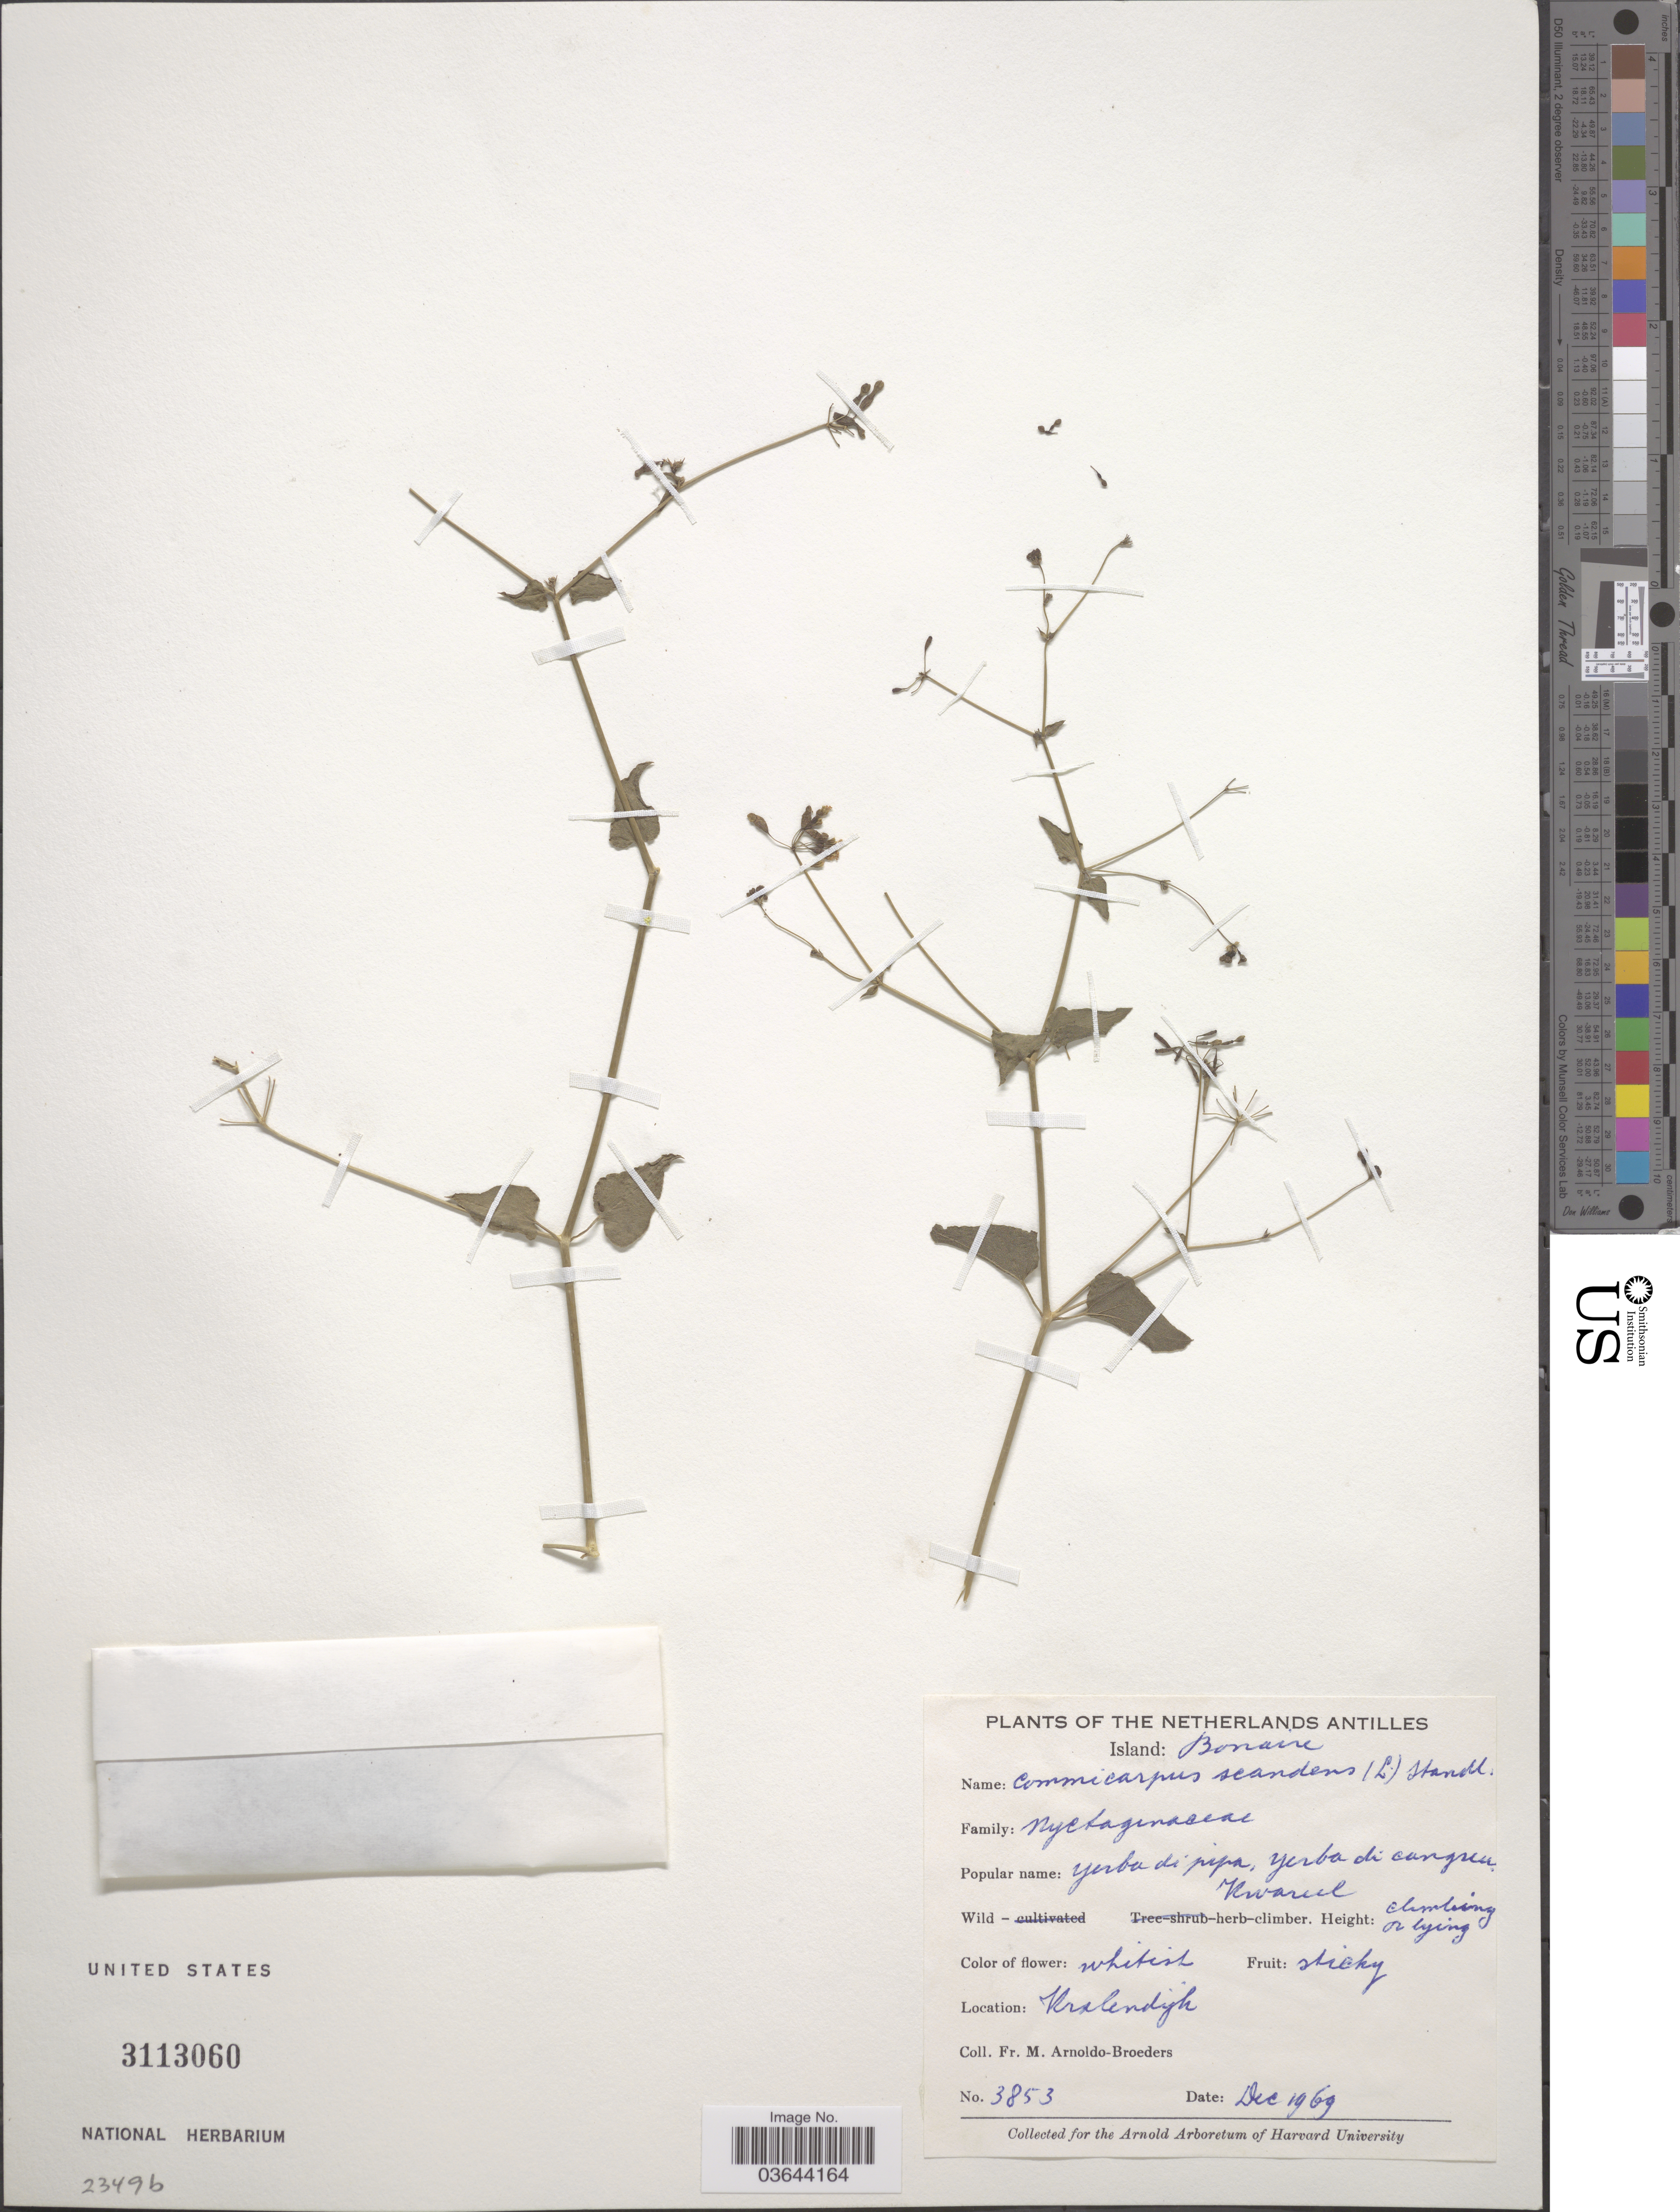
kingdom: Plantae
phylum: Tracheophyta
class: Magnoliopsida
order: Caryophyllales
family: Nyctaginaceae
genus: Commicarpus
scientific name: Commicarpus scandens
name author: (L.) Standl.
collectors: N. Arnoldo-Broeders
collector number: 3853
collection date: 1969-12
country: Netherlands Antilles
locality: Island: Bonaire. Kralendijk.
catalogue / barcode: US 3113060